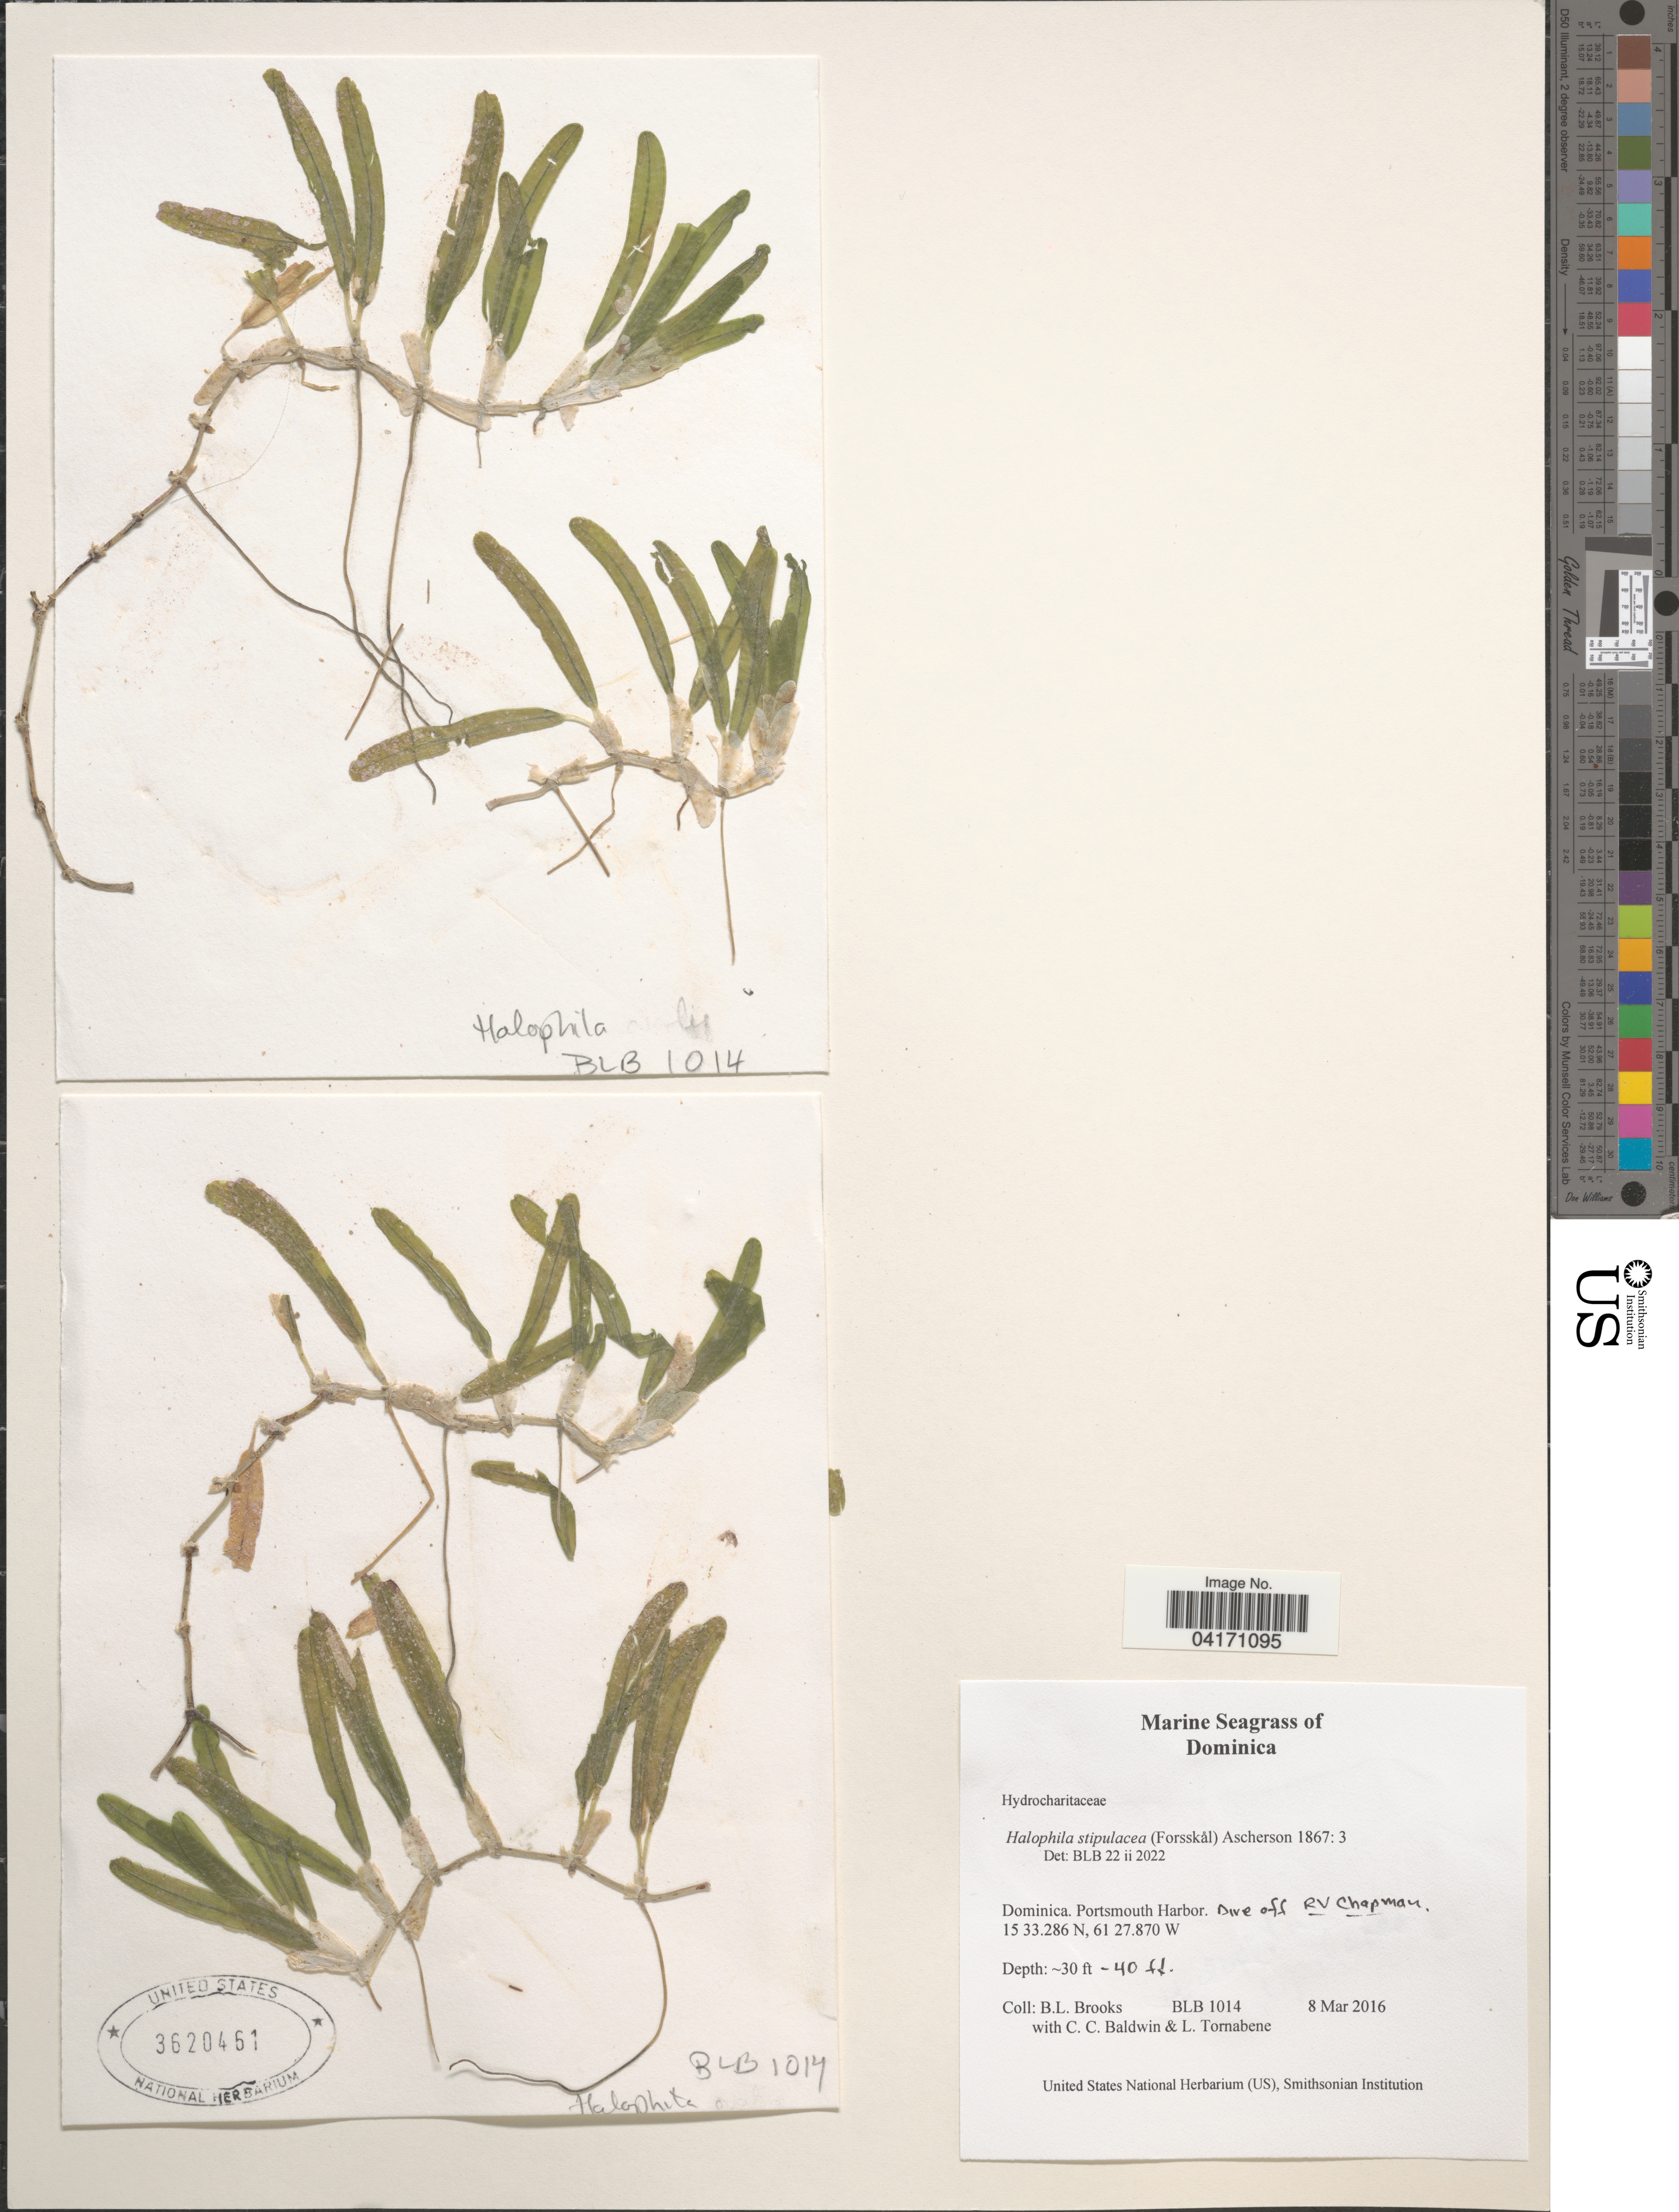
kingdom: Plantae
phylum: Tracheophyta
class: Liliopsida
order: Alismatales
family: Hydrocharitaceae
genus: Halophila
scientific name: Halophila stipulacea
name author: (Forssk.) Asch.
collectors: B. Brooks, C. C. Baldwin & L. Tornabene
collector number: BLB1014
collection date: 2016-03-08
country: Dominica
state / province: St. John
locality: Portsmouth Harbor. Dive off RV Chapman.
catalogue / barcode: US 3620461